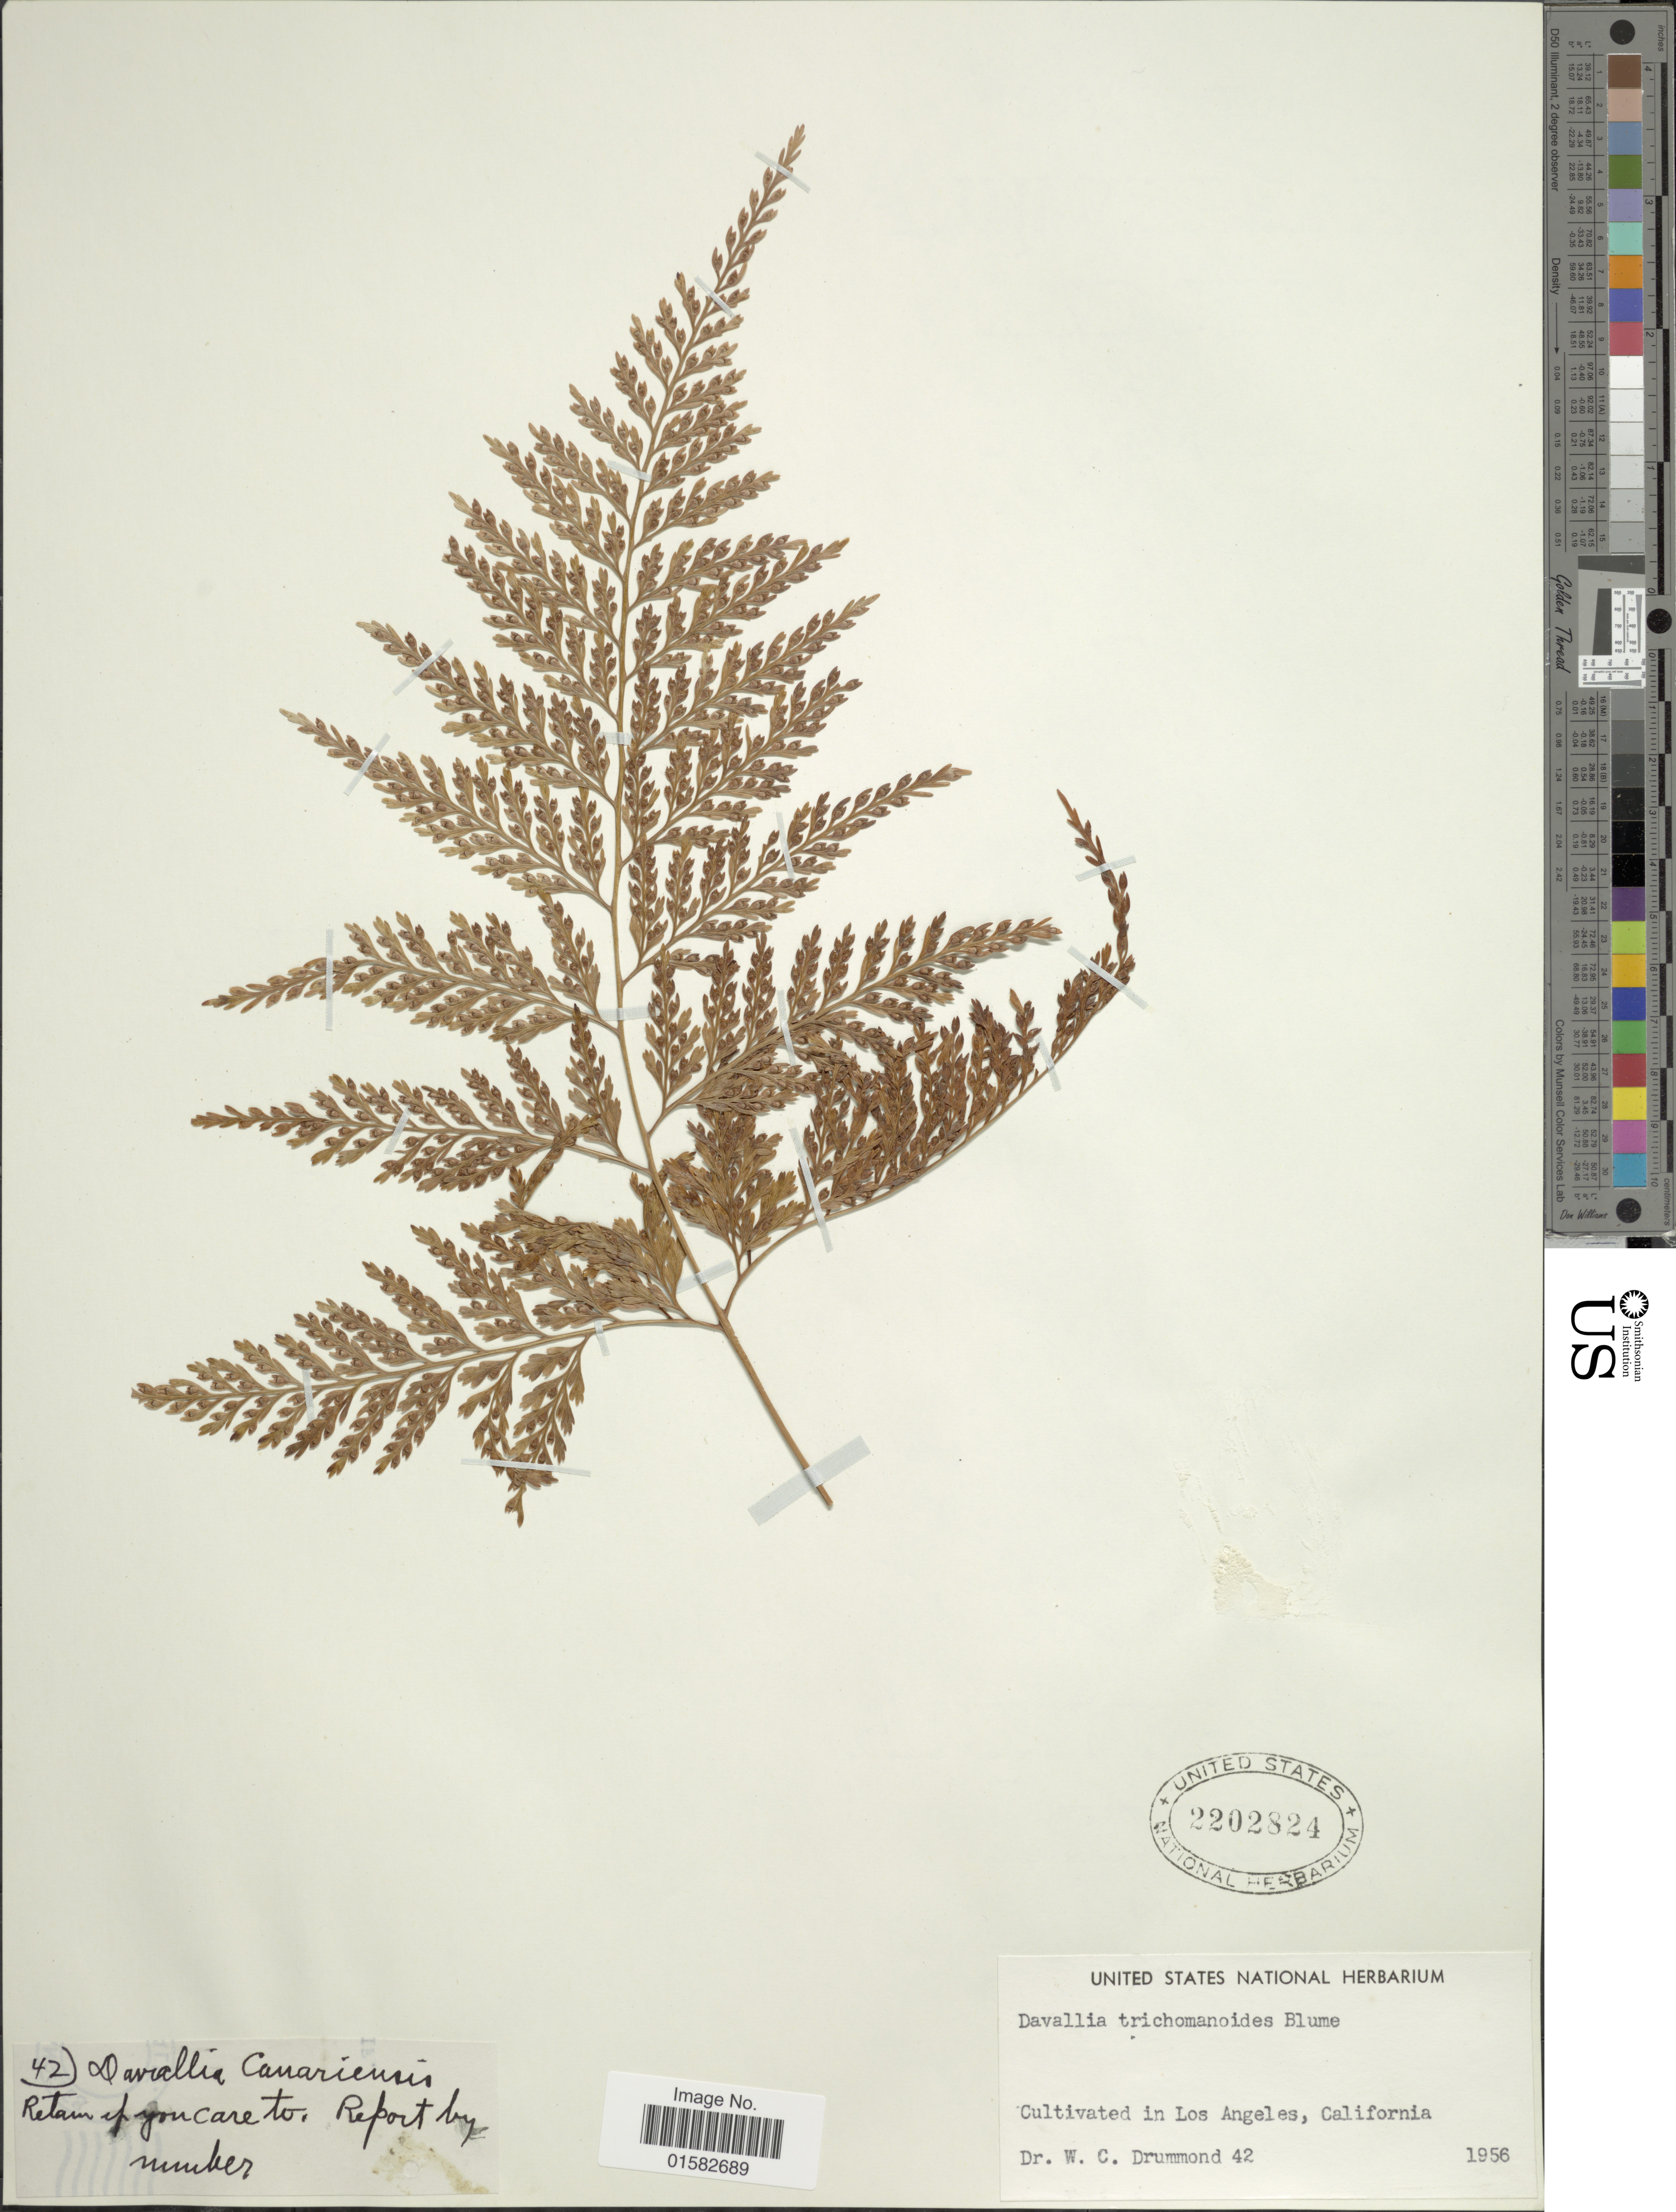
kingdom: Plantae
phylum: Tracheophyta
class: Polypodiopsida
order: Polypodiales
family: Davalliaceae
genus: Davallia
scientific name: Davallia trichomanoides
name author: Blume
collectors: W. Drummond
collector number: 42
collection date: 1956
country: United States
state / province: California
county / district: Los Angeles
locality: Cultivated in Los Angeles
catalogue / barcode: US 2202824